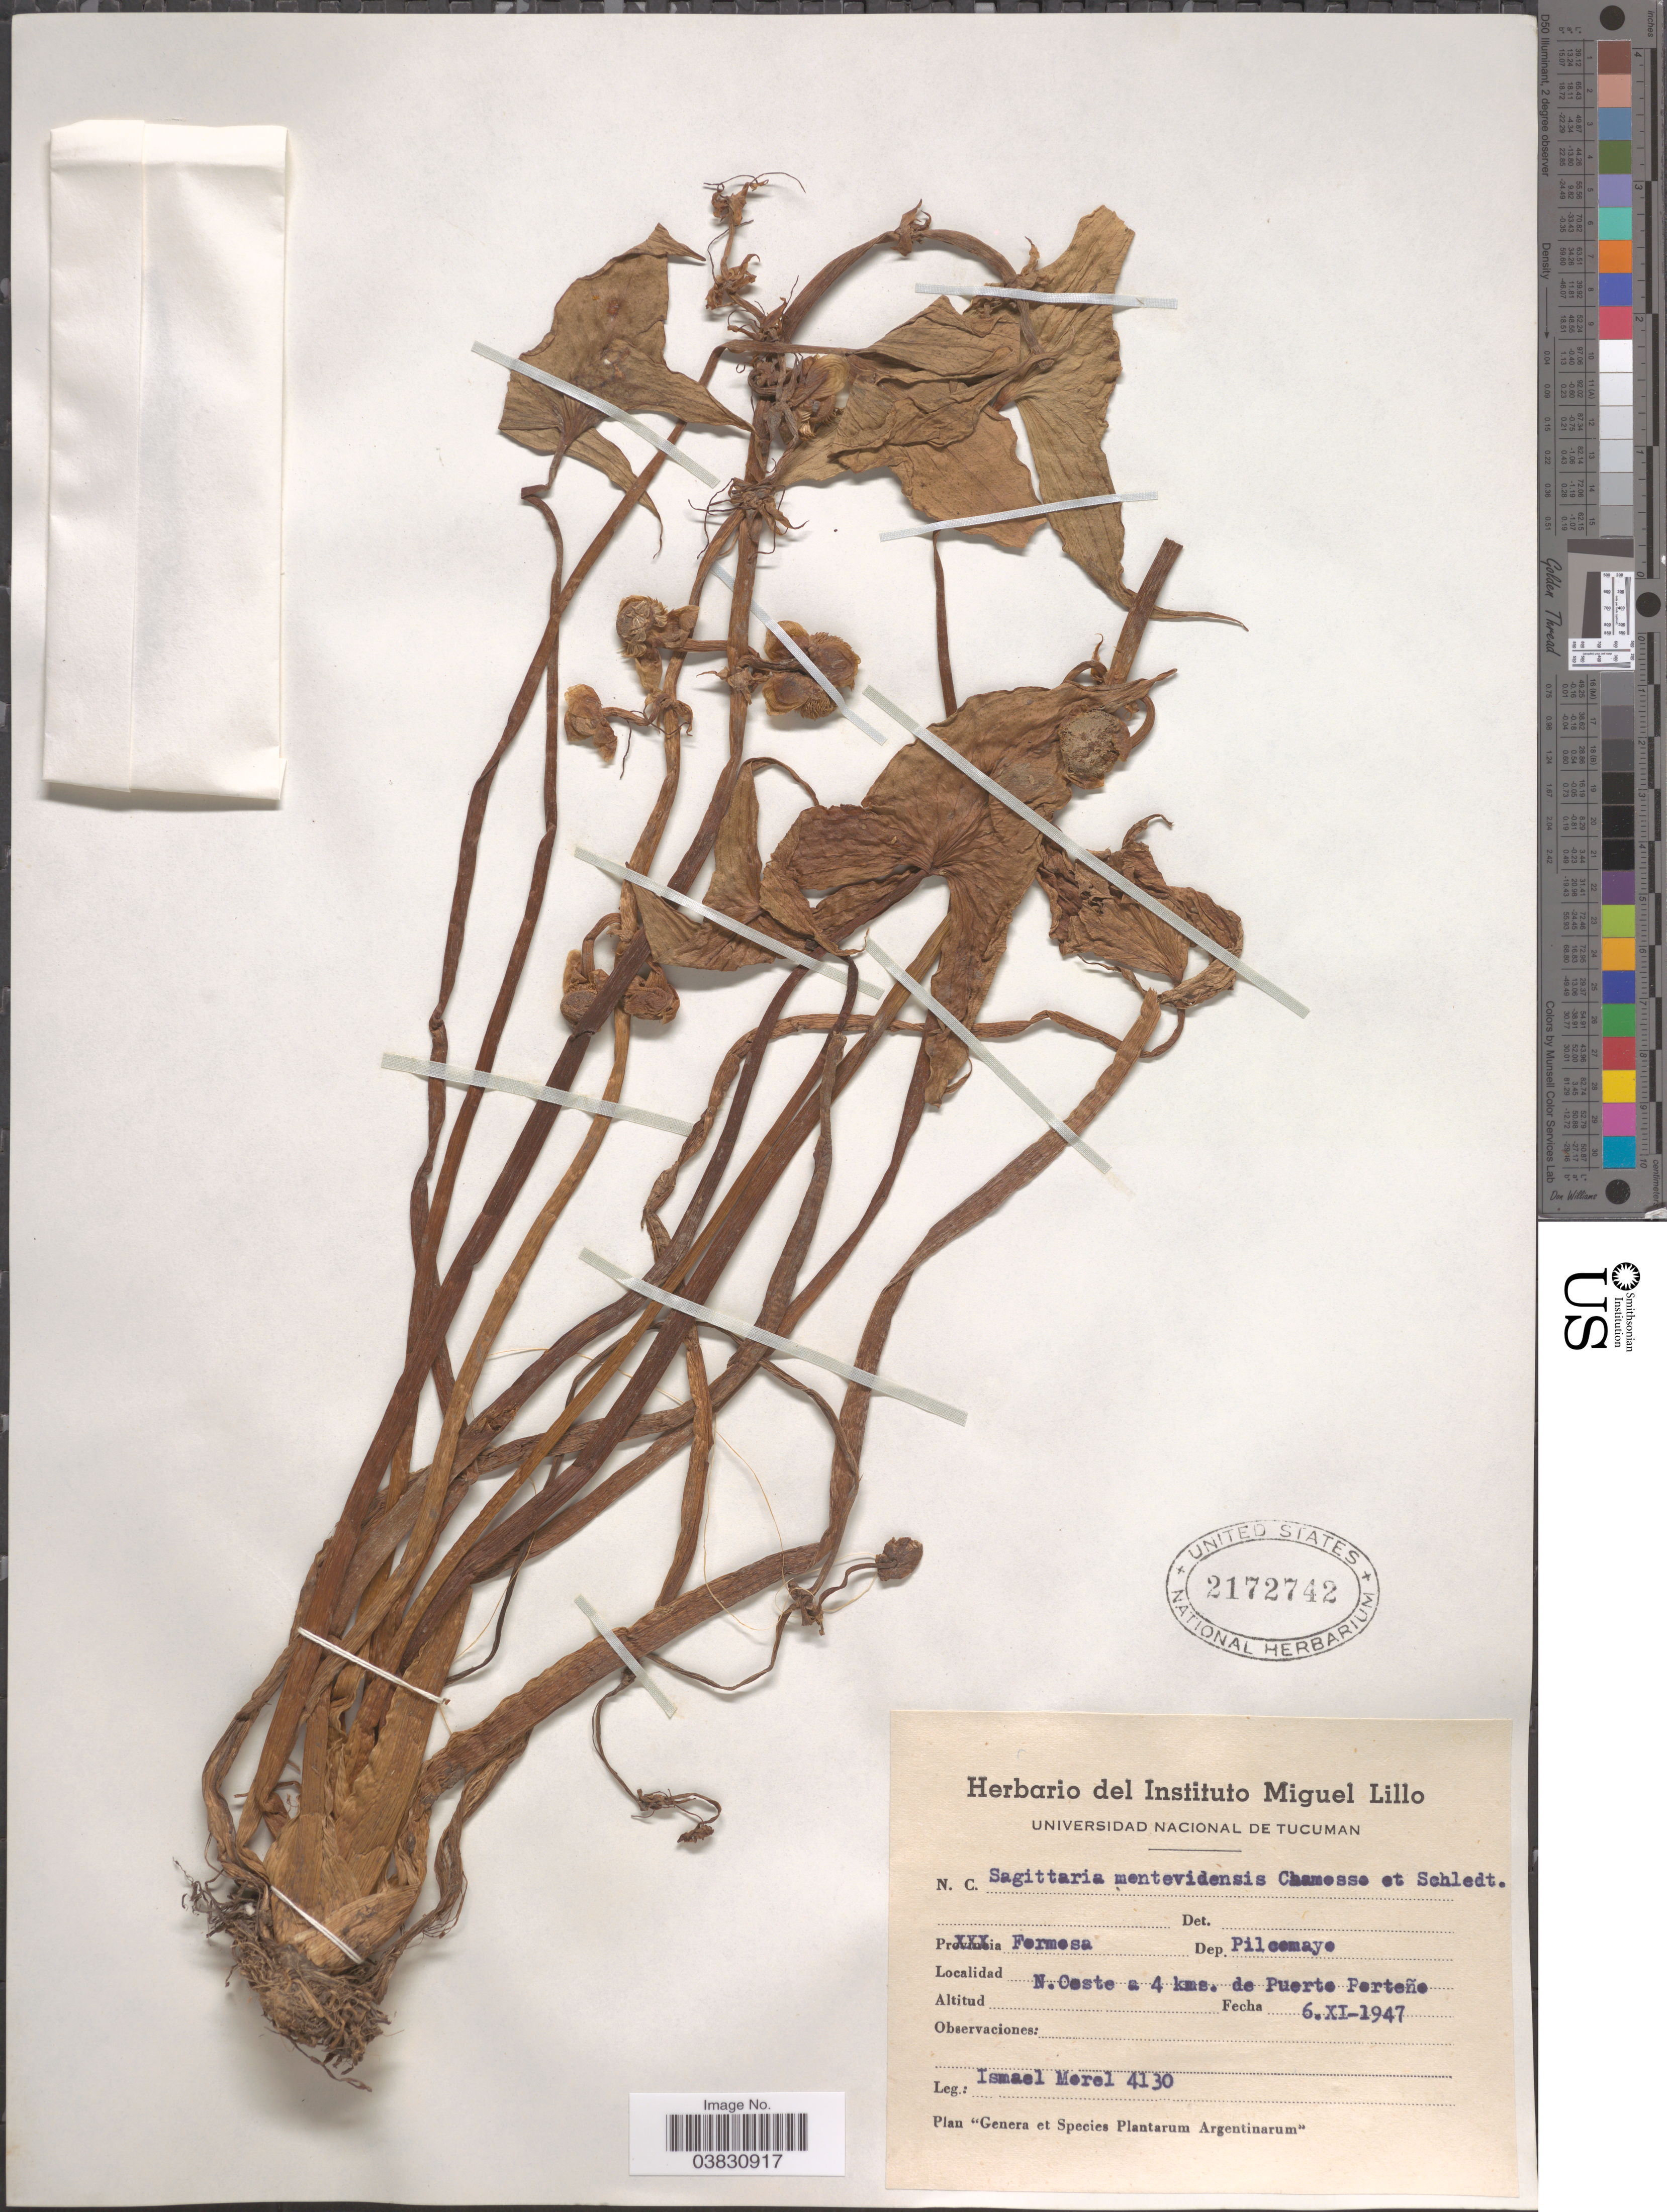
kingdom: Plantae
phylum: Tracheophyta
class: Liliopsida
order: Alismatales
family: Alismataceae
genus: Sagittaria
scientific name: Sagittaria montevidensis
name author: Cham. & Schltdl.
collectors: I. Morel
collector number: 4130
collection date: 1947-11-06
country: Argentina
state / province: Formosa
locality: Dep. Pilcomayo. N. Oeste a 4 kms. de Puerto Porteño.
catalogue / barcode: US 2172742